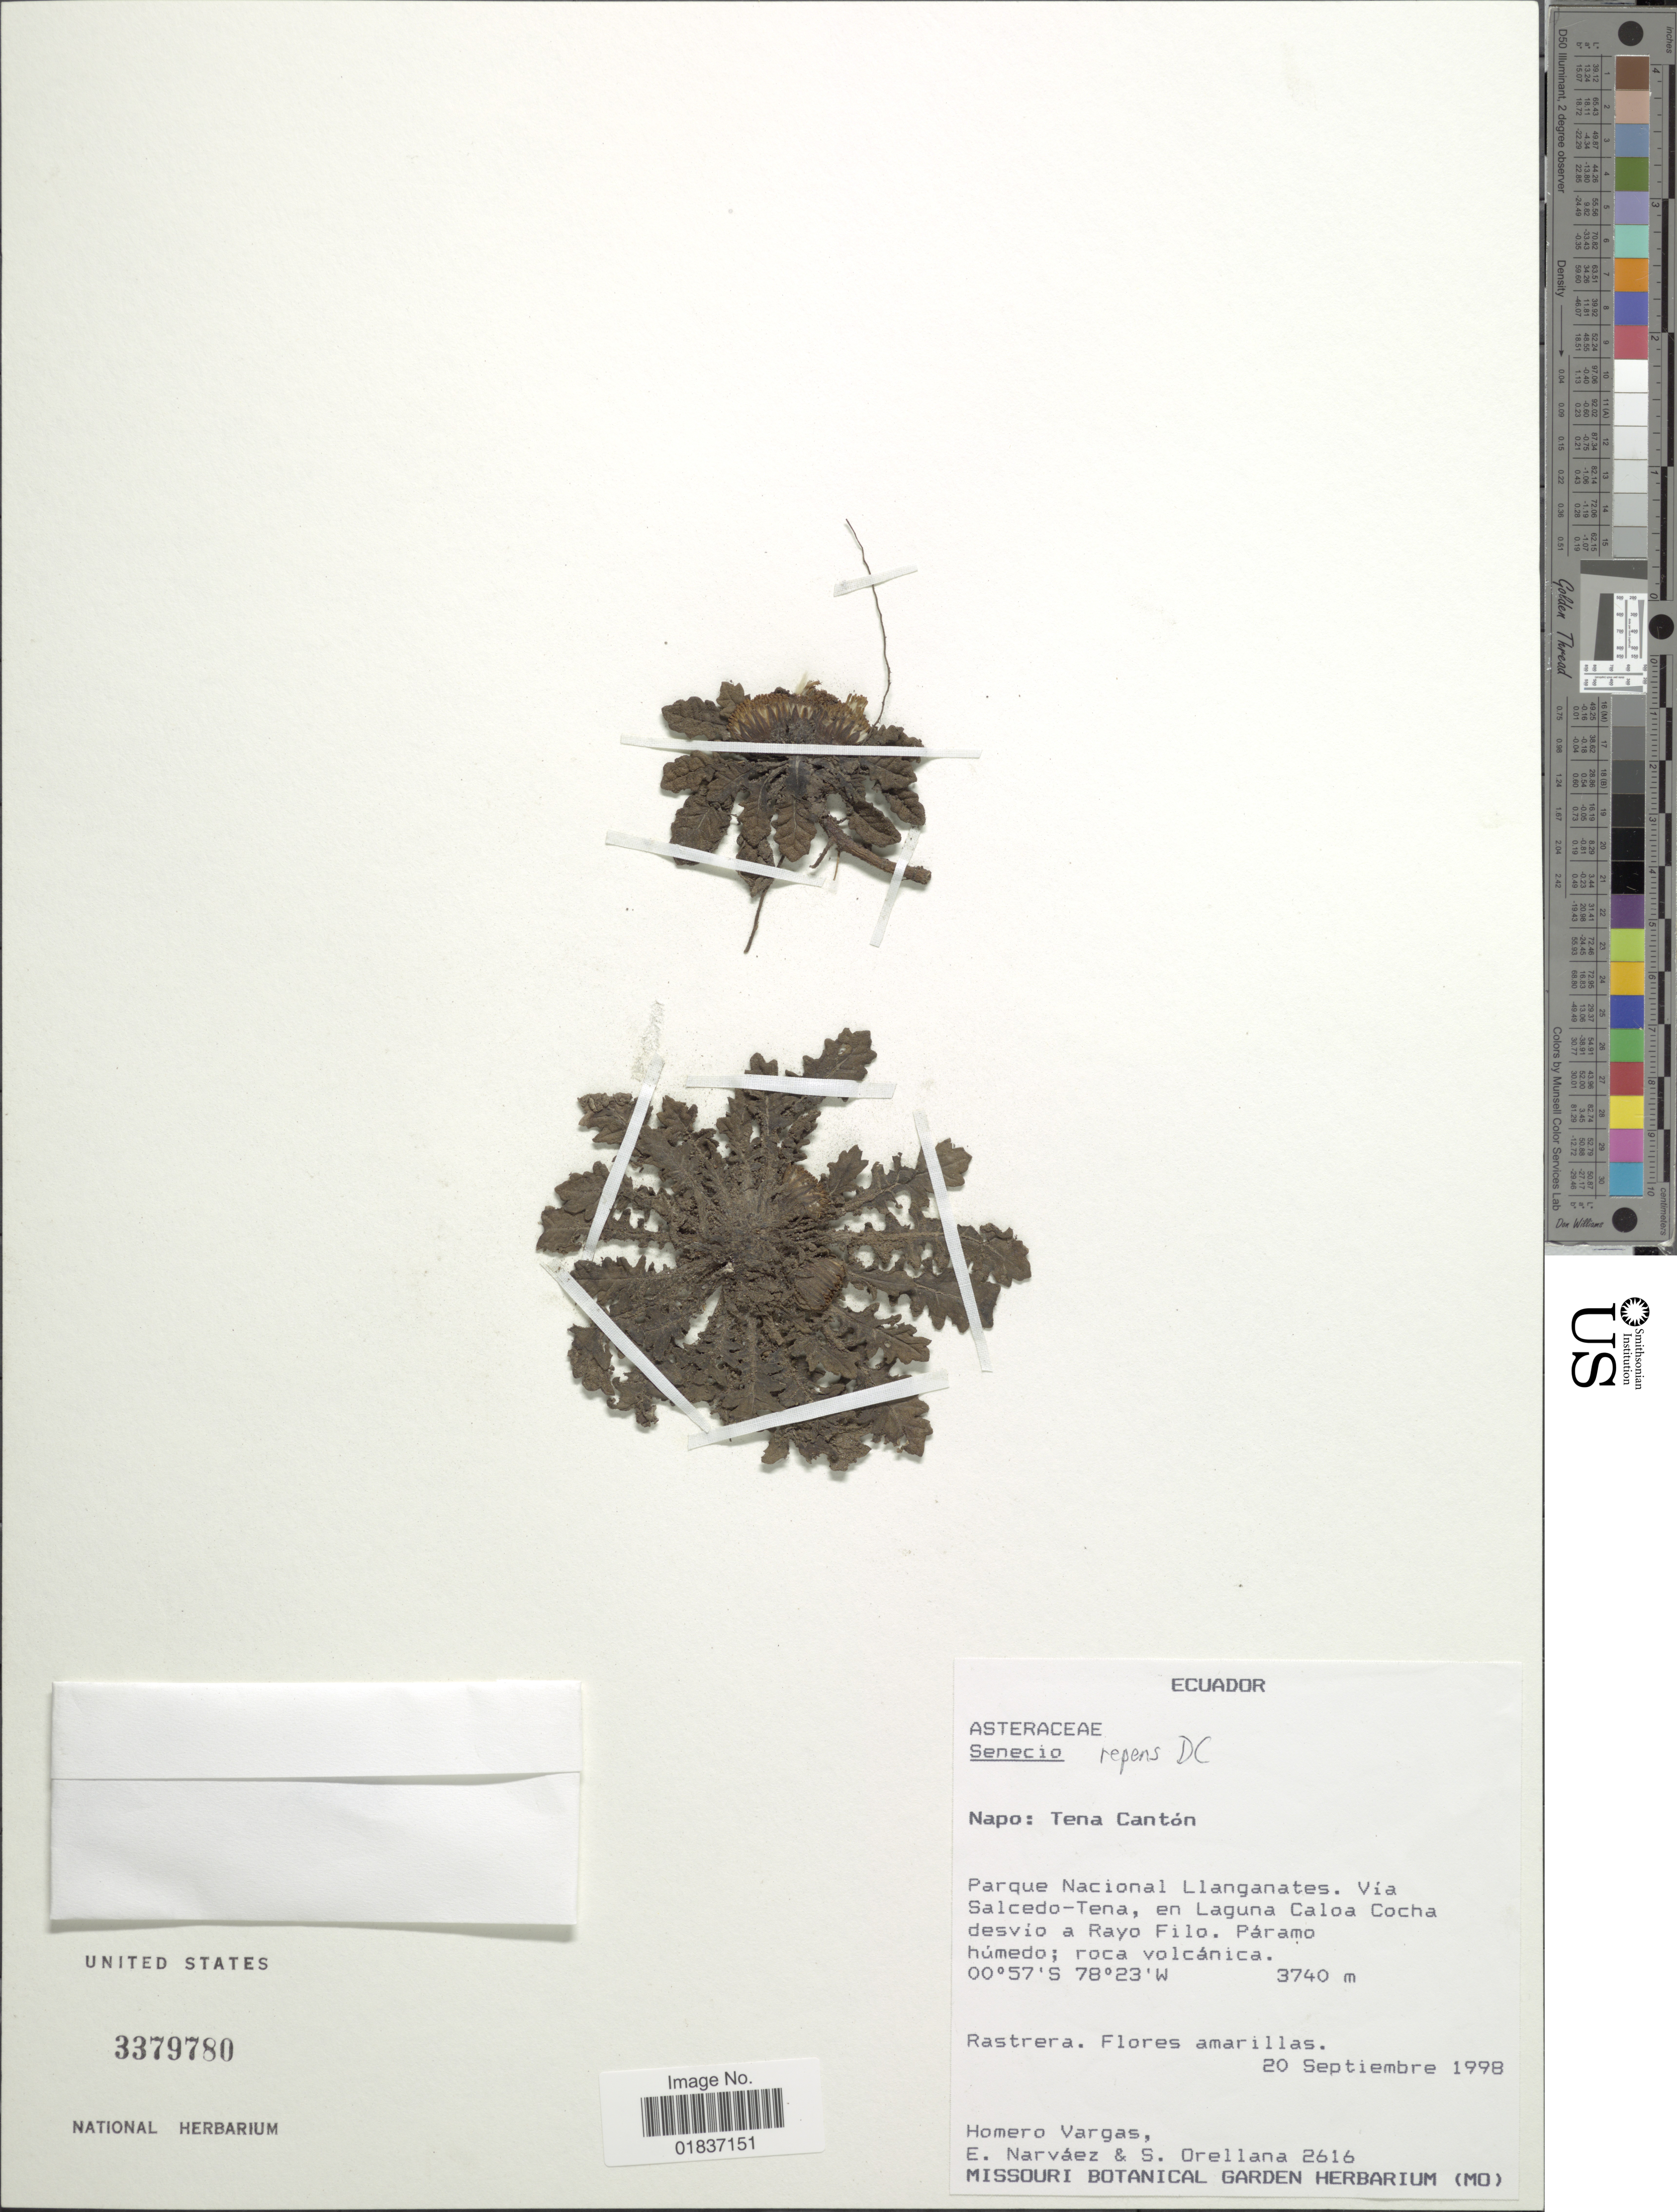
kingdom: Plantae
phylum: Tracheophyta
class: Magnoliopsida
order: Asterales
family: Asteraceae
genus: Senecio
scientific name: Senecio rhizocephalus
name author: Turcz.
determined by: Salomon, Luciana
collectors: H. Vargas, E. Narváez & S. Orellana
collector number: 2616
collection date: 1998-09-20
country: Ecuador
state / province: Napo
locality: Napo: Tena Canton. Parque Nacional Llanganates. Via Salcedo-Tena, en Laguna Caloa Cocha desvio a Rayo Filo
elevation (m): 3740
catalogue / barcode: US 3379780